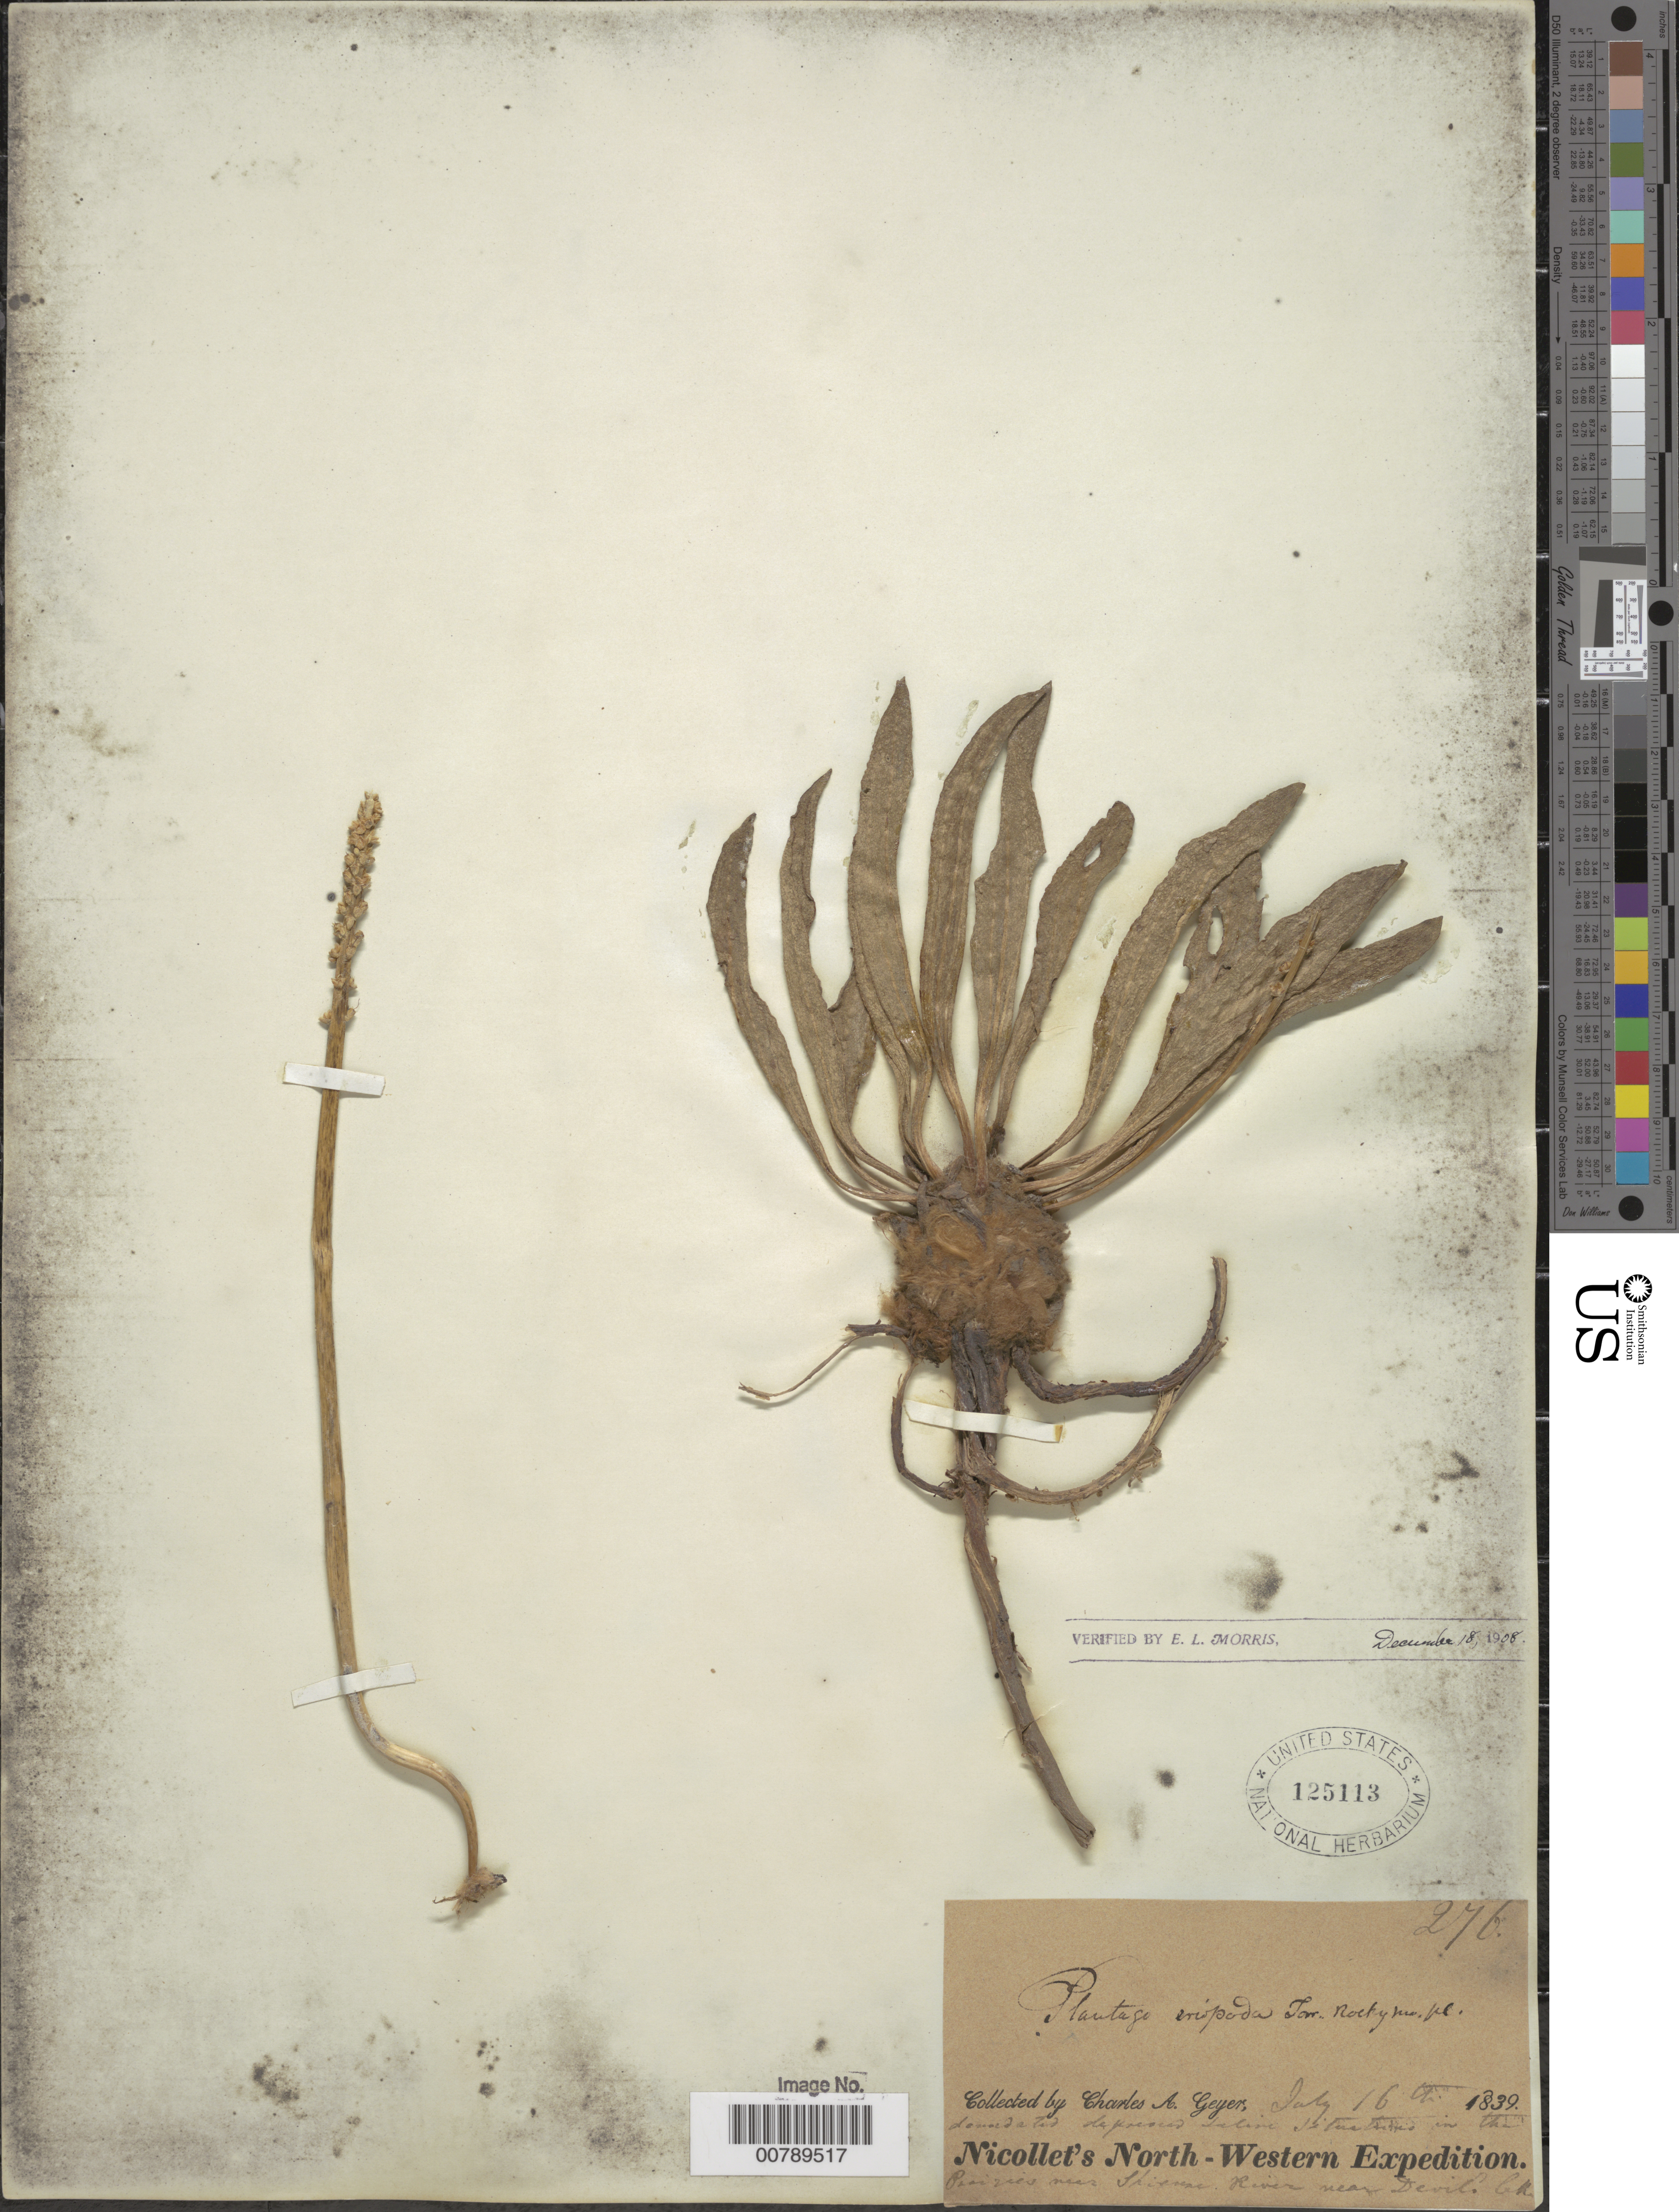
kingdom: Plantae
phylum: Tracheophyta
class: Magnoliopsida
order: Lamiales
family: Plantaginaceae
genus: Plantago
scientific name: Plantago eriopoda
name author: Torr.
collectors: C. A. Geyer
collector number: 276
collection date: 1839-07-16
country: United States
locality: North-Western. Prairies near Shienne River near Devil's Ck.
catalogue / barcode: US 125113